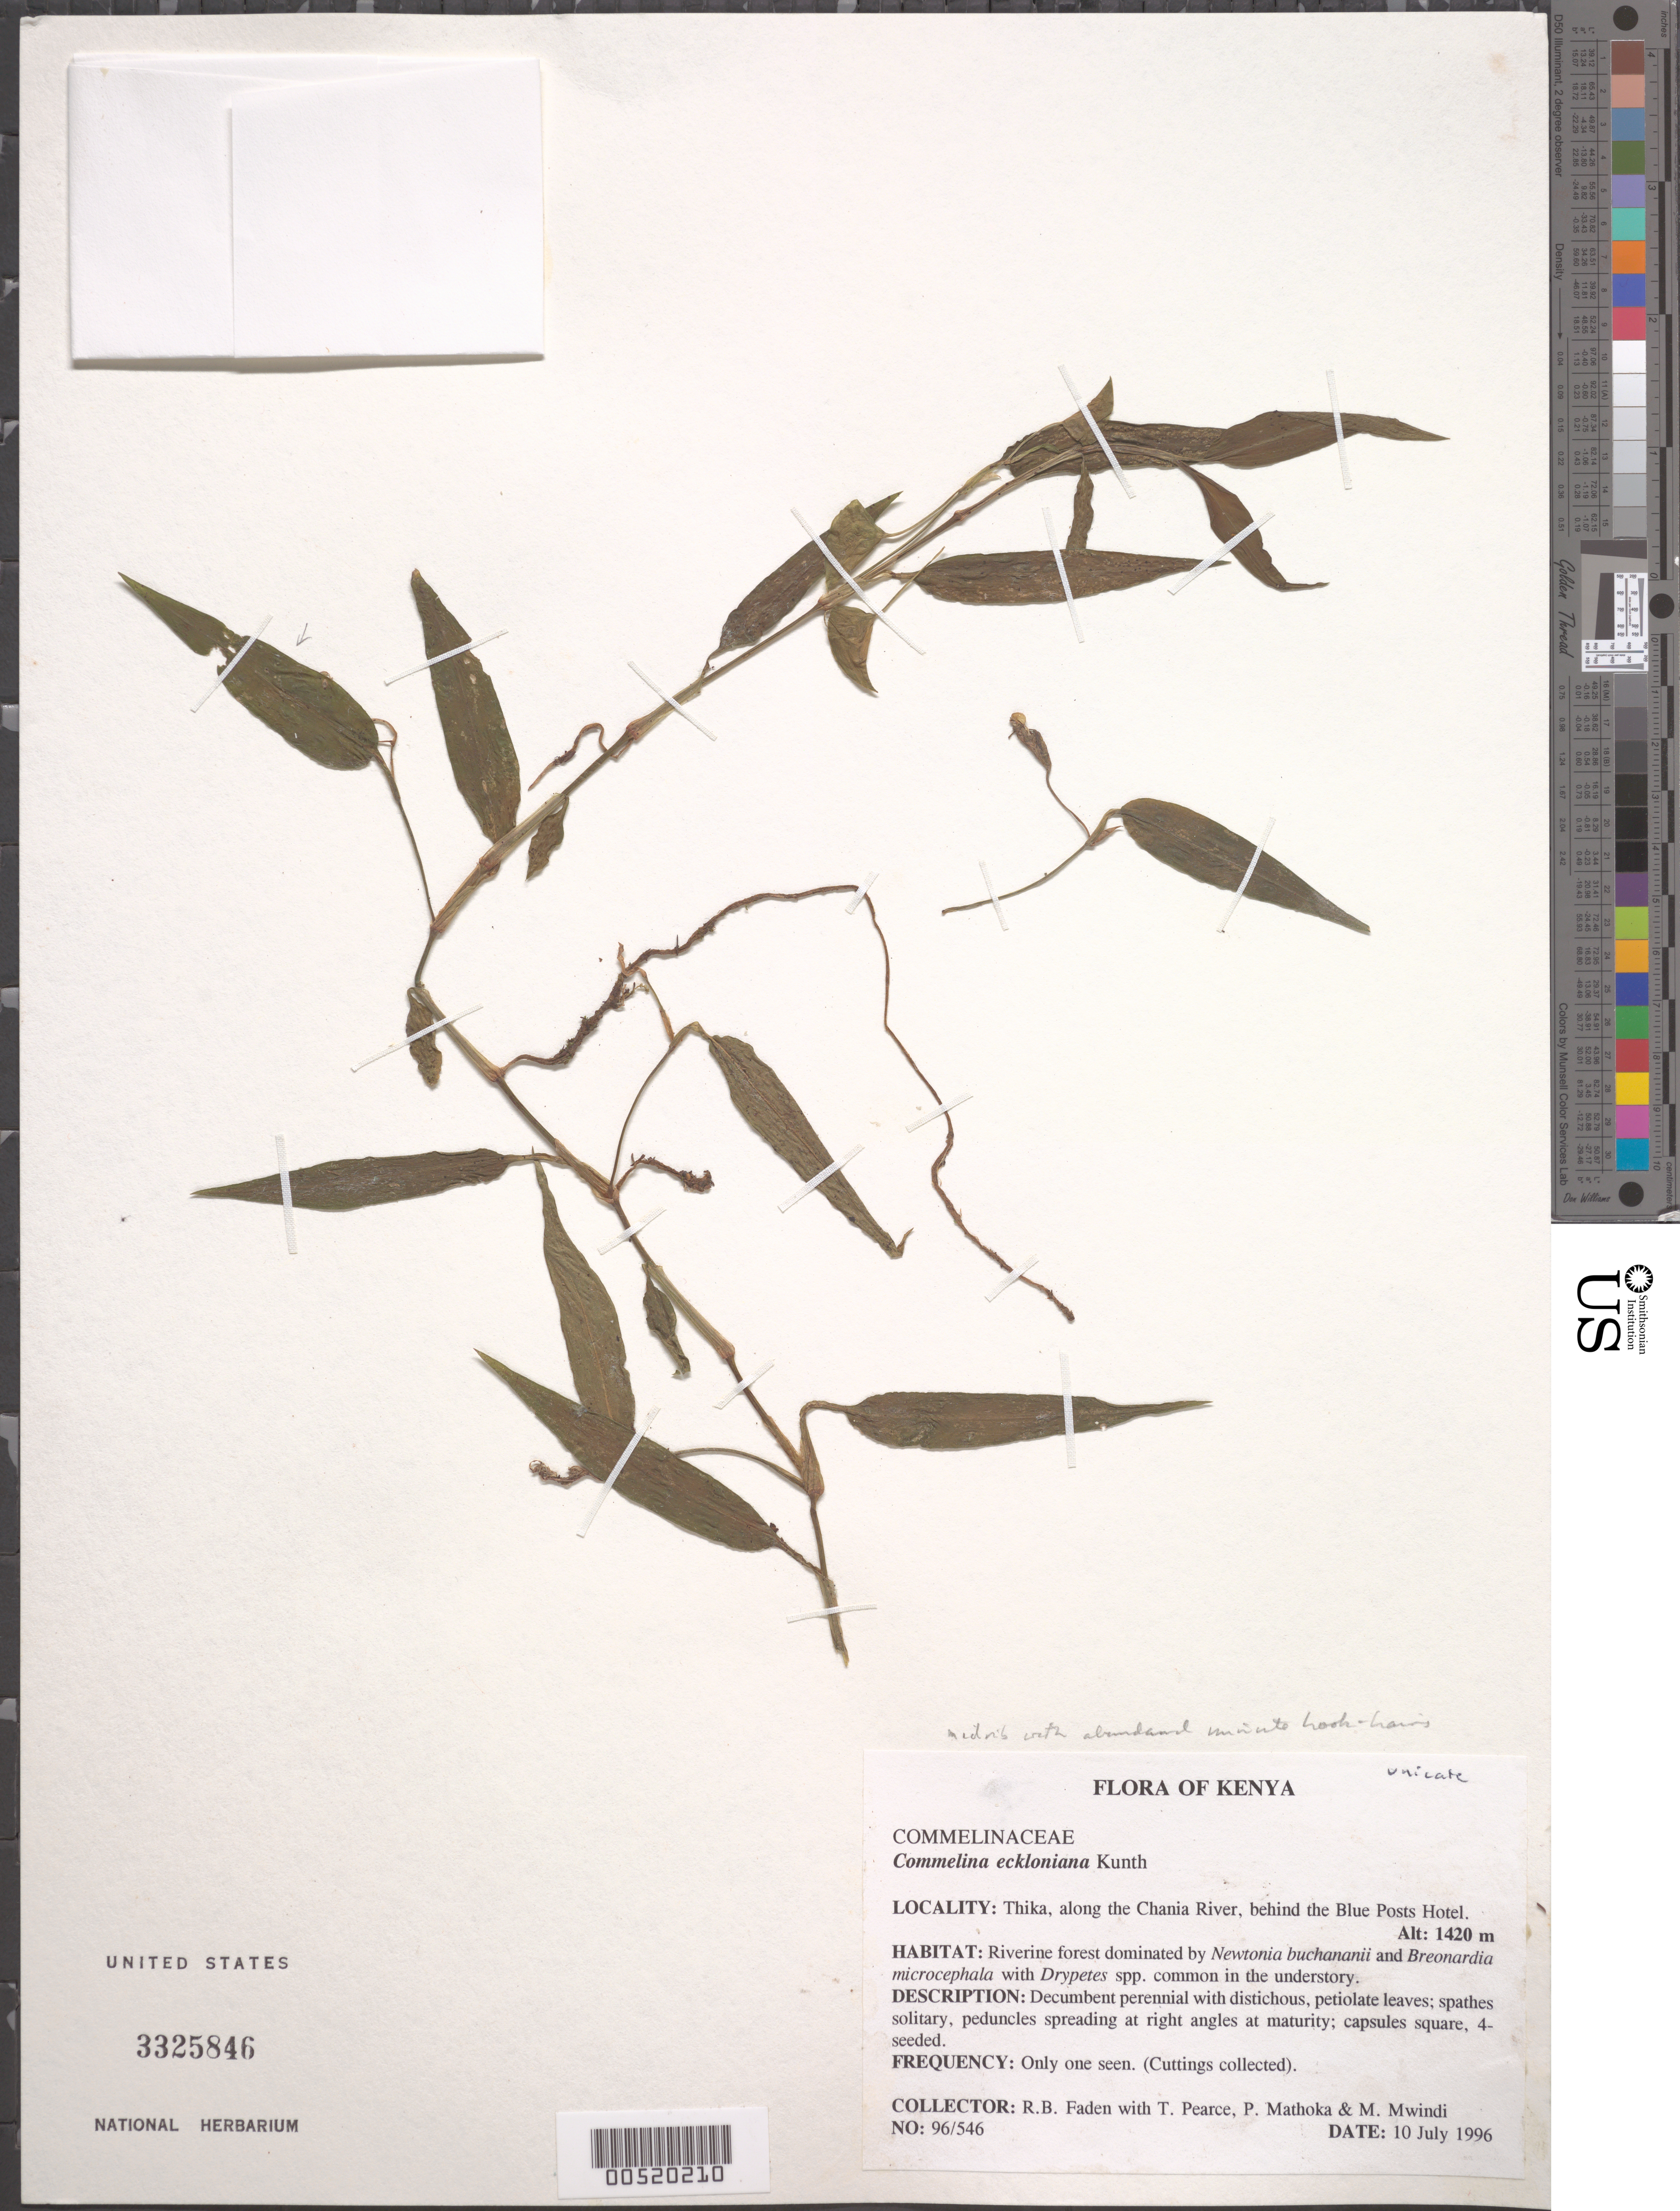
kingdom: Plantae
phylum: Tracheophyta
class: Liliopsida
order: Commelinales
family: Commelinaceae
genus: Commelina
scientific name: Commelina eckloniana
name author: Kunth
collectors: R. B. Faden, T. Pearce, P. Mathoka & M. Mwindi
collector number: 96/546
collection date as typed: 10 Jul 1996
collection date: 1996-07-10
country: Kenya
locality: Thika, along the chania river, behind the blue posts hotel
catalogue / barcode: US 3325846